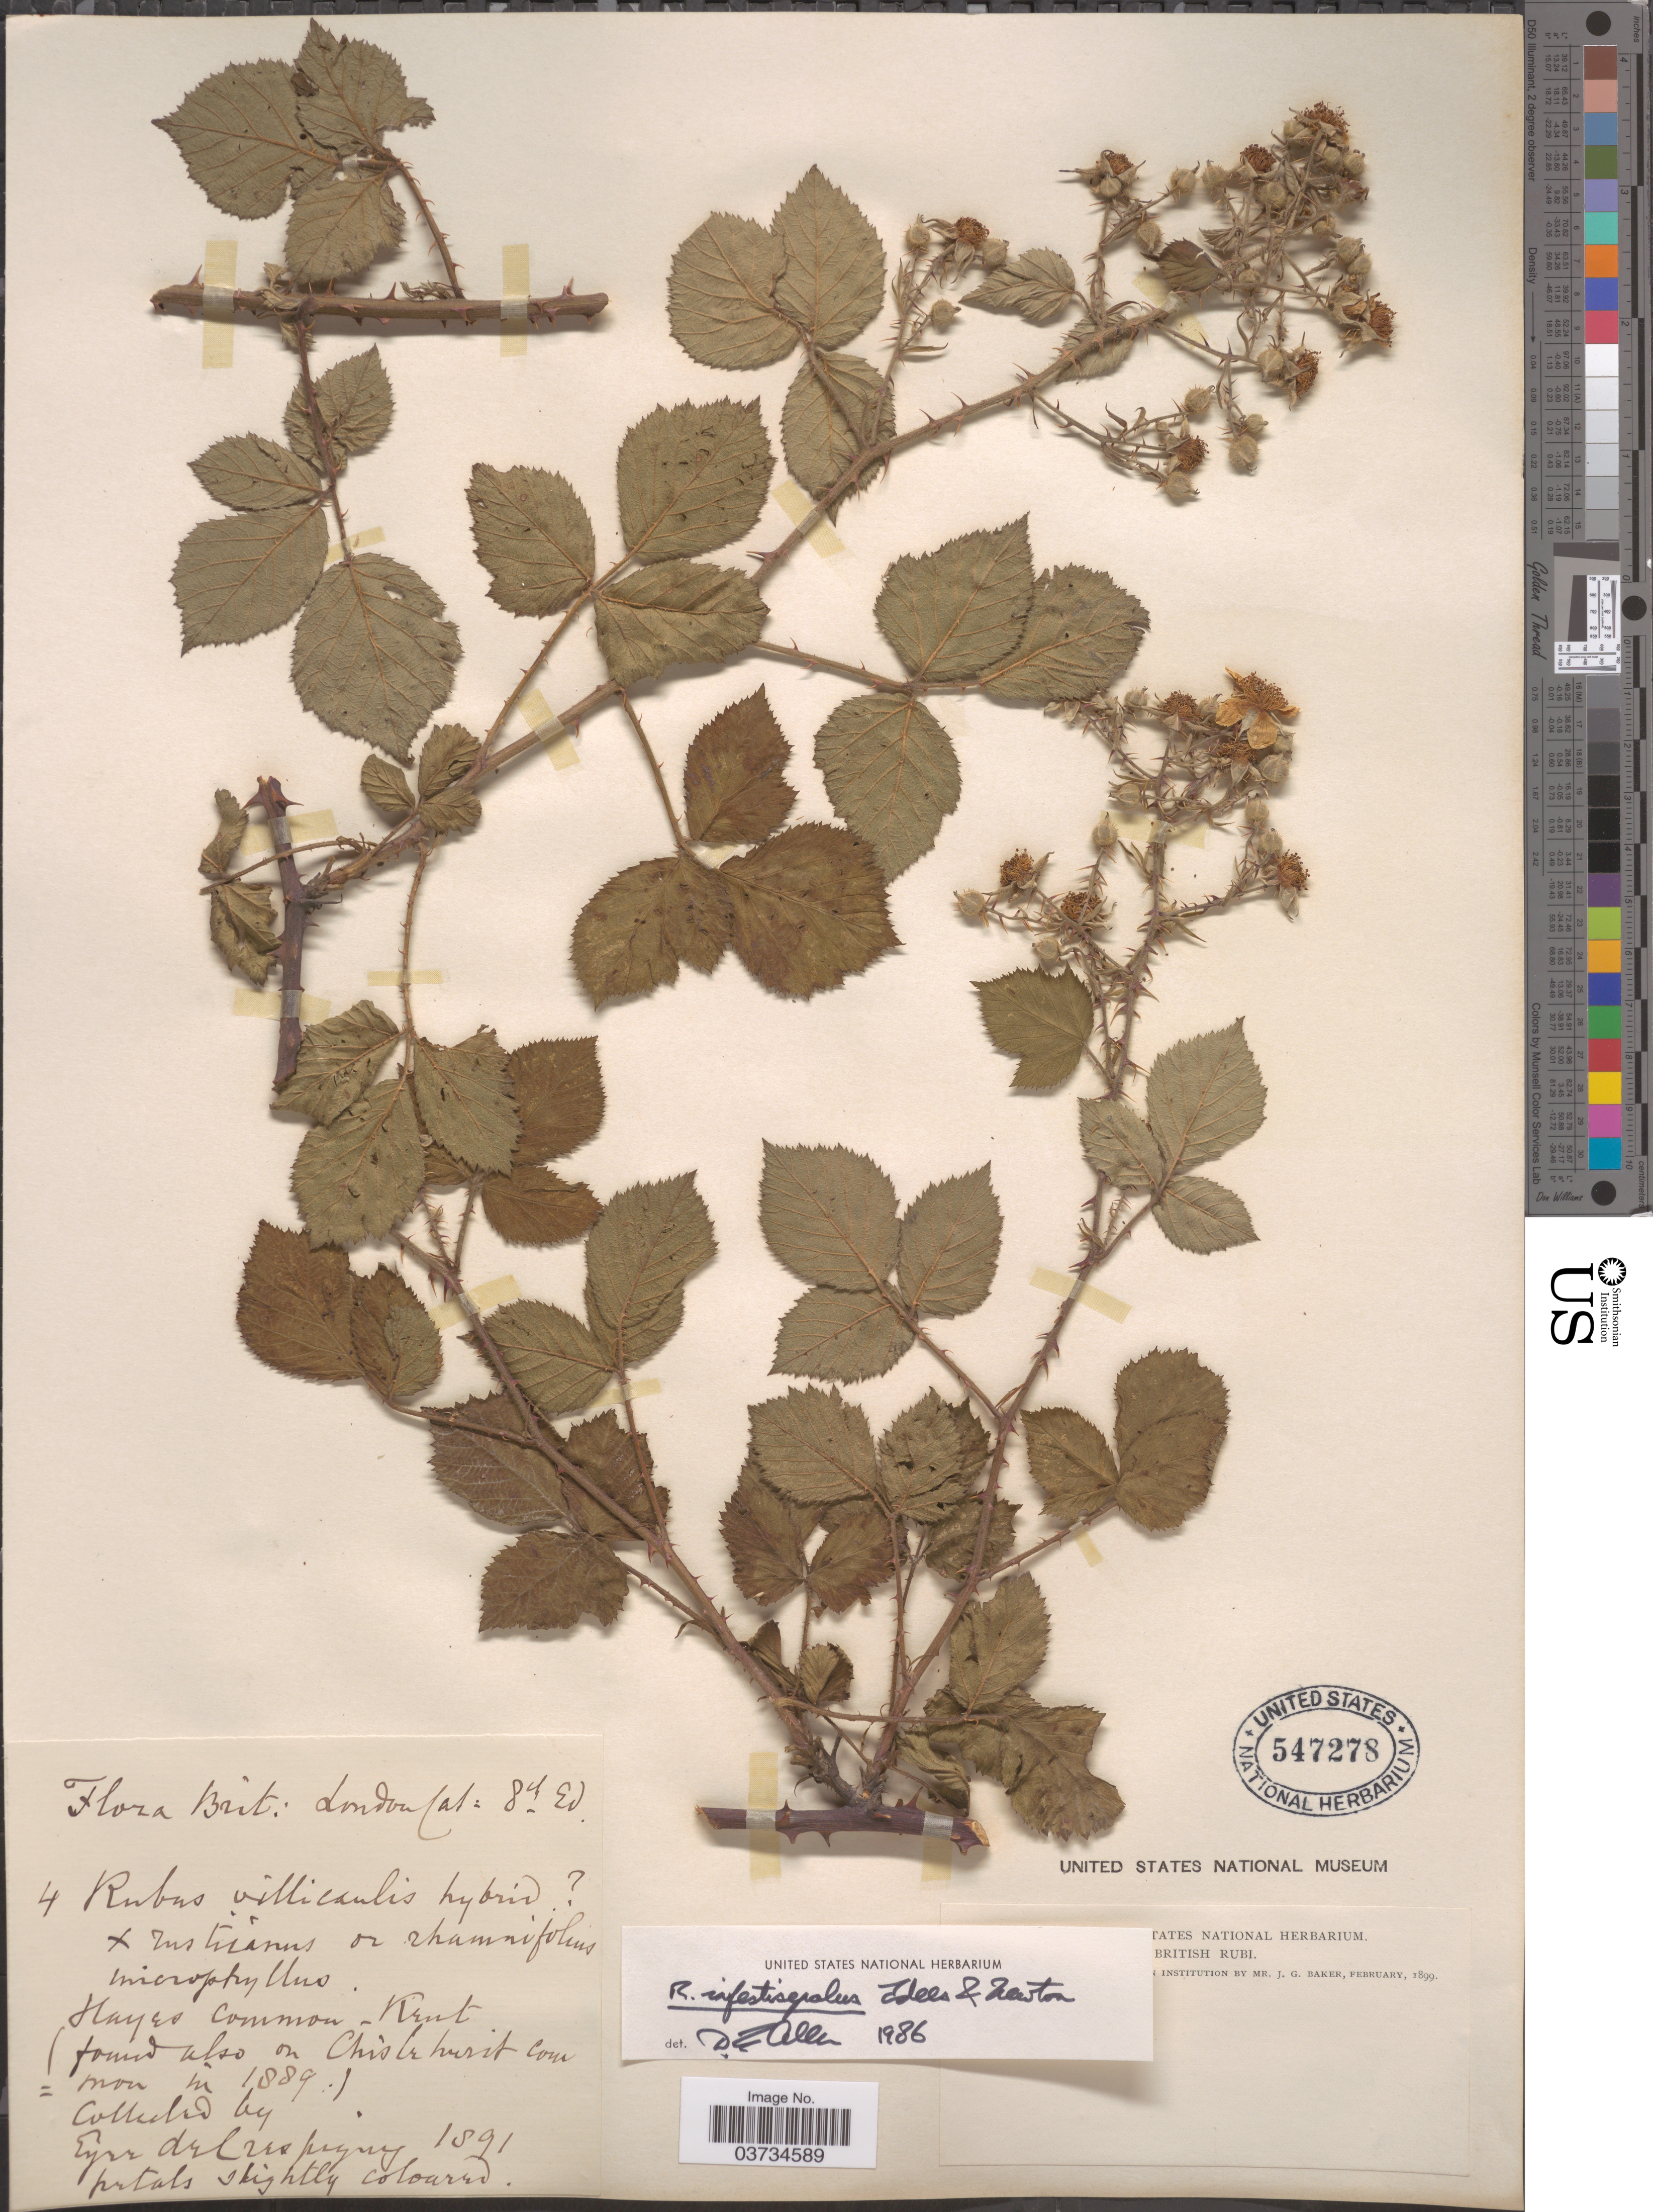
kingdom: Plantae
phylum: Tracheophyta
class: Magnoliopsida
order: Rosales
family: Rosaceae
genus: Rubus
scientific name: Rubus infestisepalus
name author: Edees & A. Newton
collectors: E. de Crespigny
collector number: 4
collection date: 1891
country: United Kingdom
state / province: England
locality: Hayes Common. Kent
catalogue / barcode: US 547278